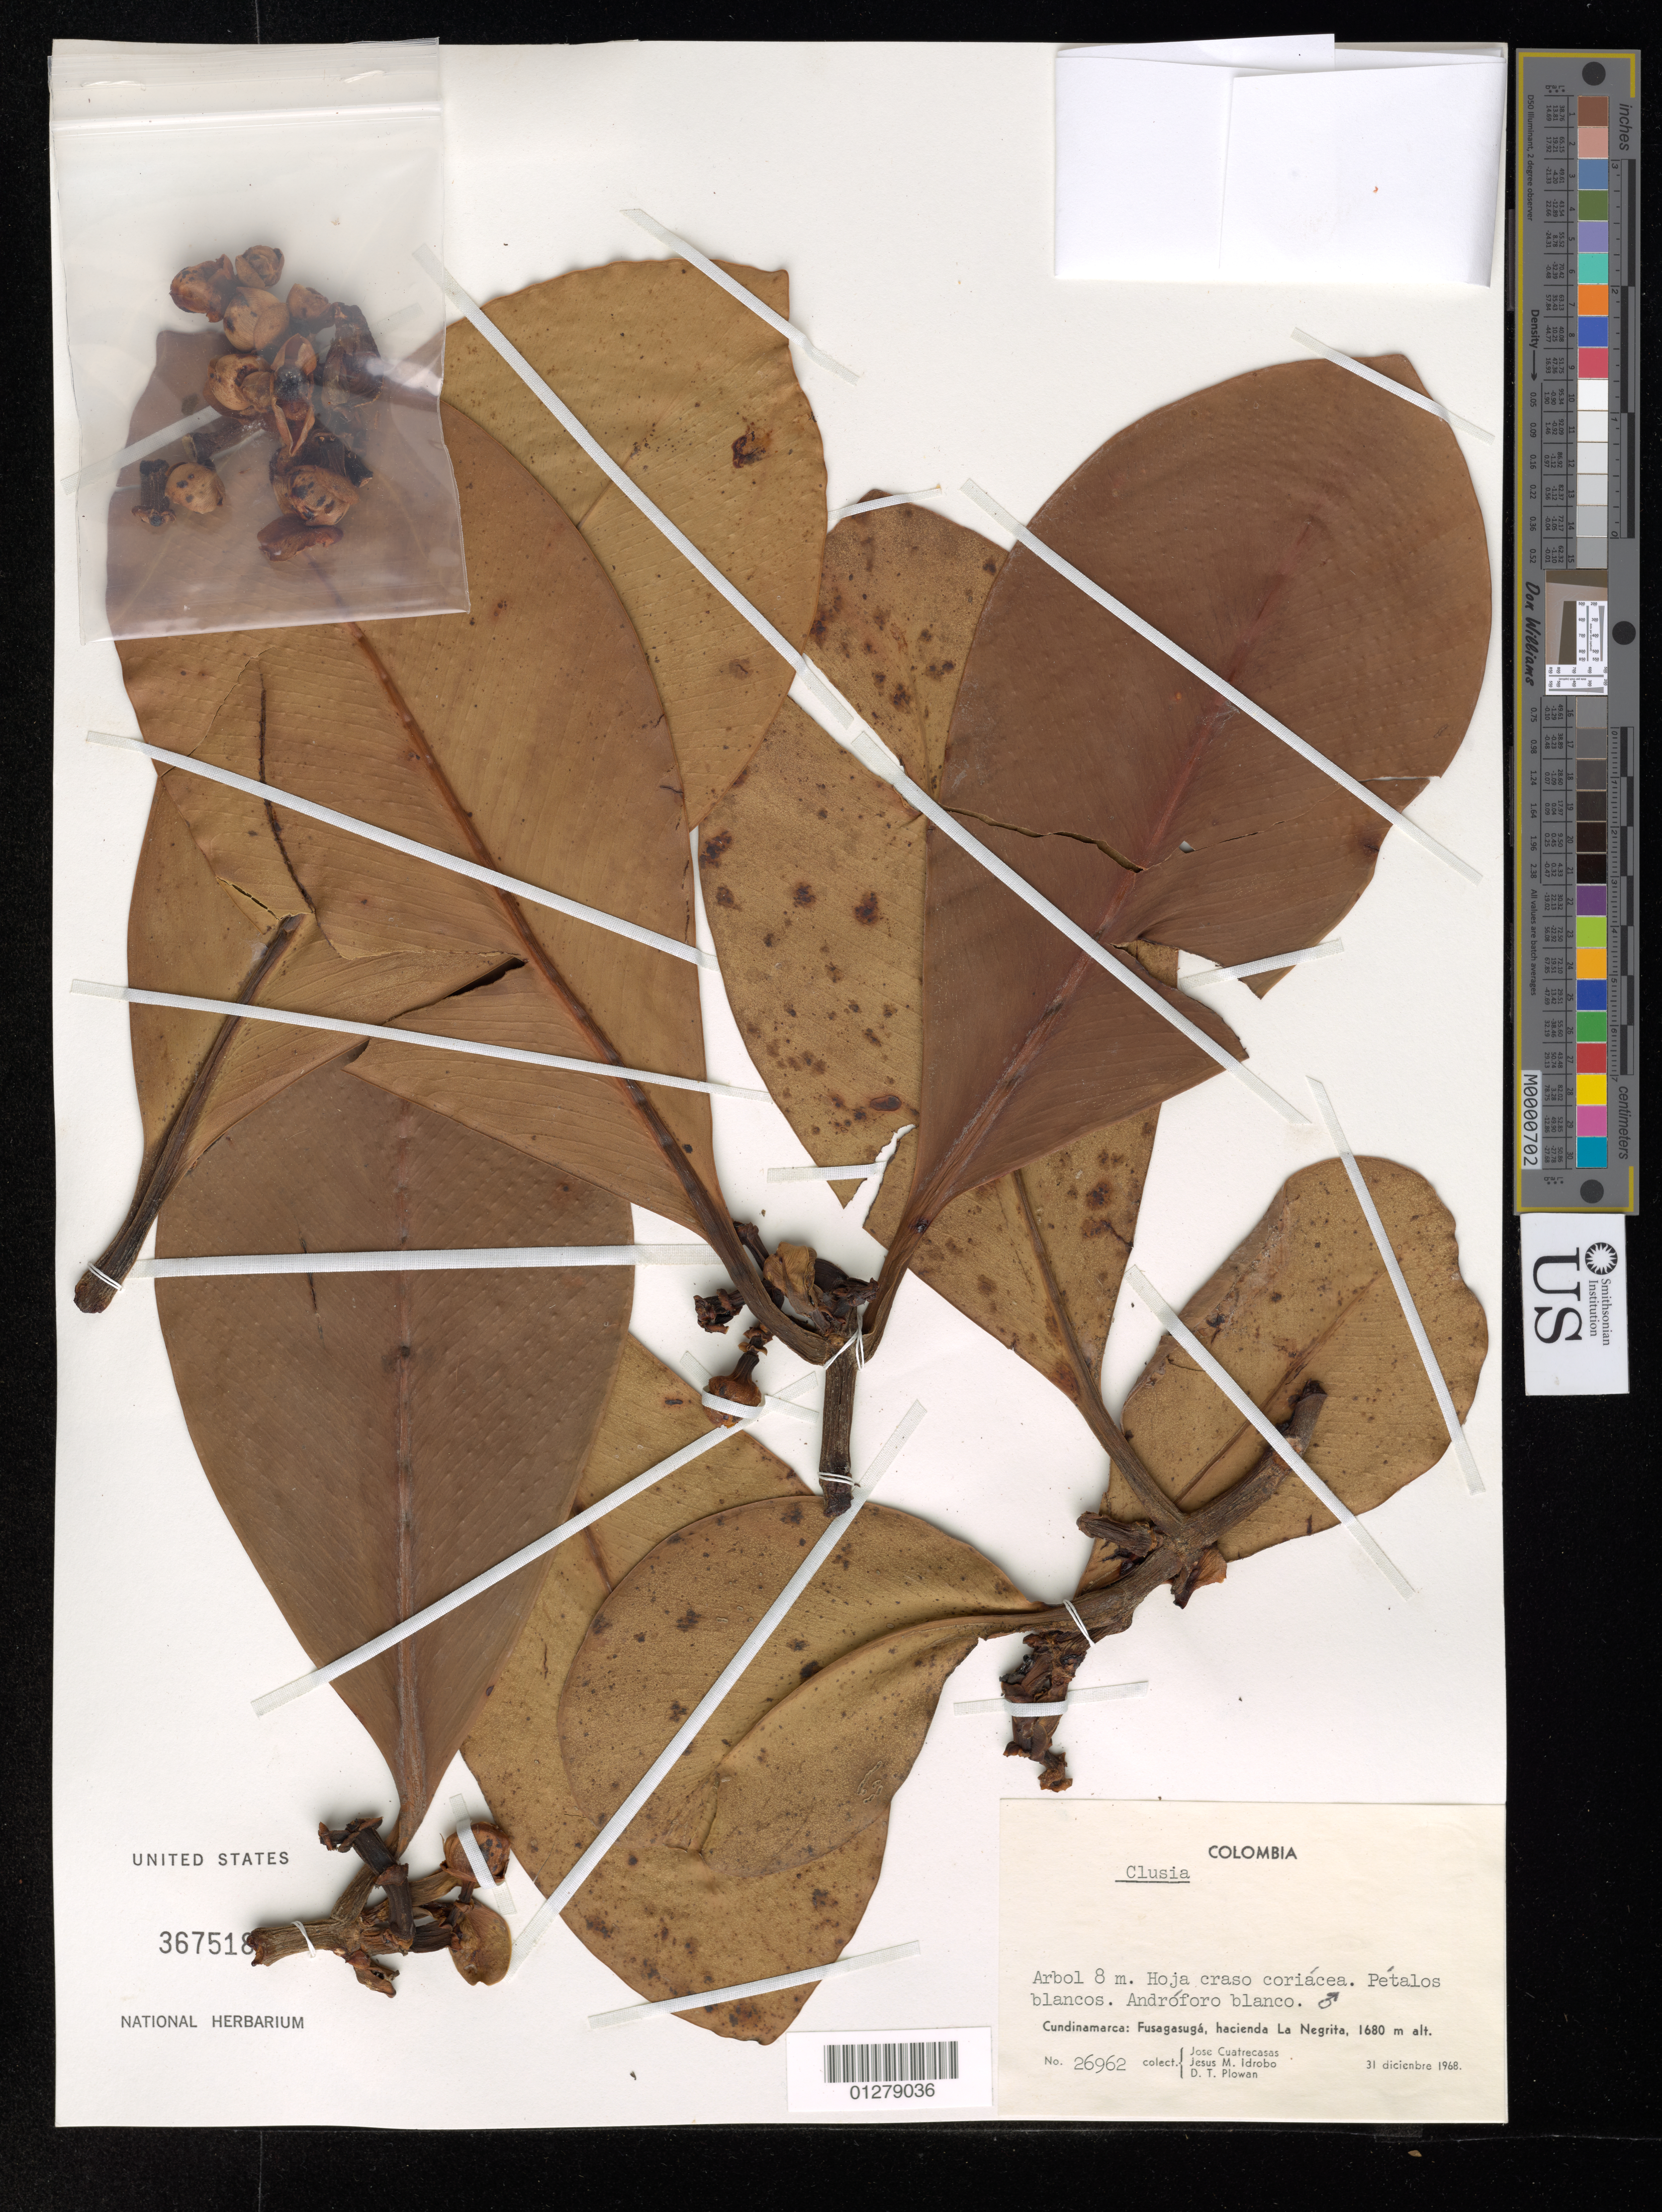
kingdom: Plantae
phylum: Tracheophyta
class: Magnoliopsida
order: Malpighiales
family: Clusiaceae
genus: Clusia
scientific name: Clusia sp.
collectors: J. Cuatrecasas, J. M. Idrobo & D. Plowan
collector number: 26962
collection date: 1968-12-31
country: Colombia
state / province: Cundinamarca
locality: Fusagasuga, hacienda La Negrita.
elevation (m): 1680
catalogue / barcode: US 3675187